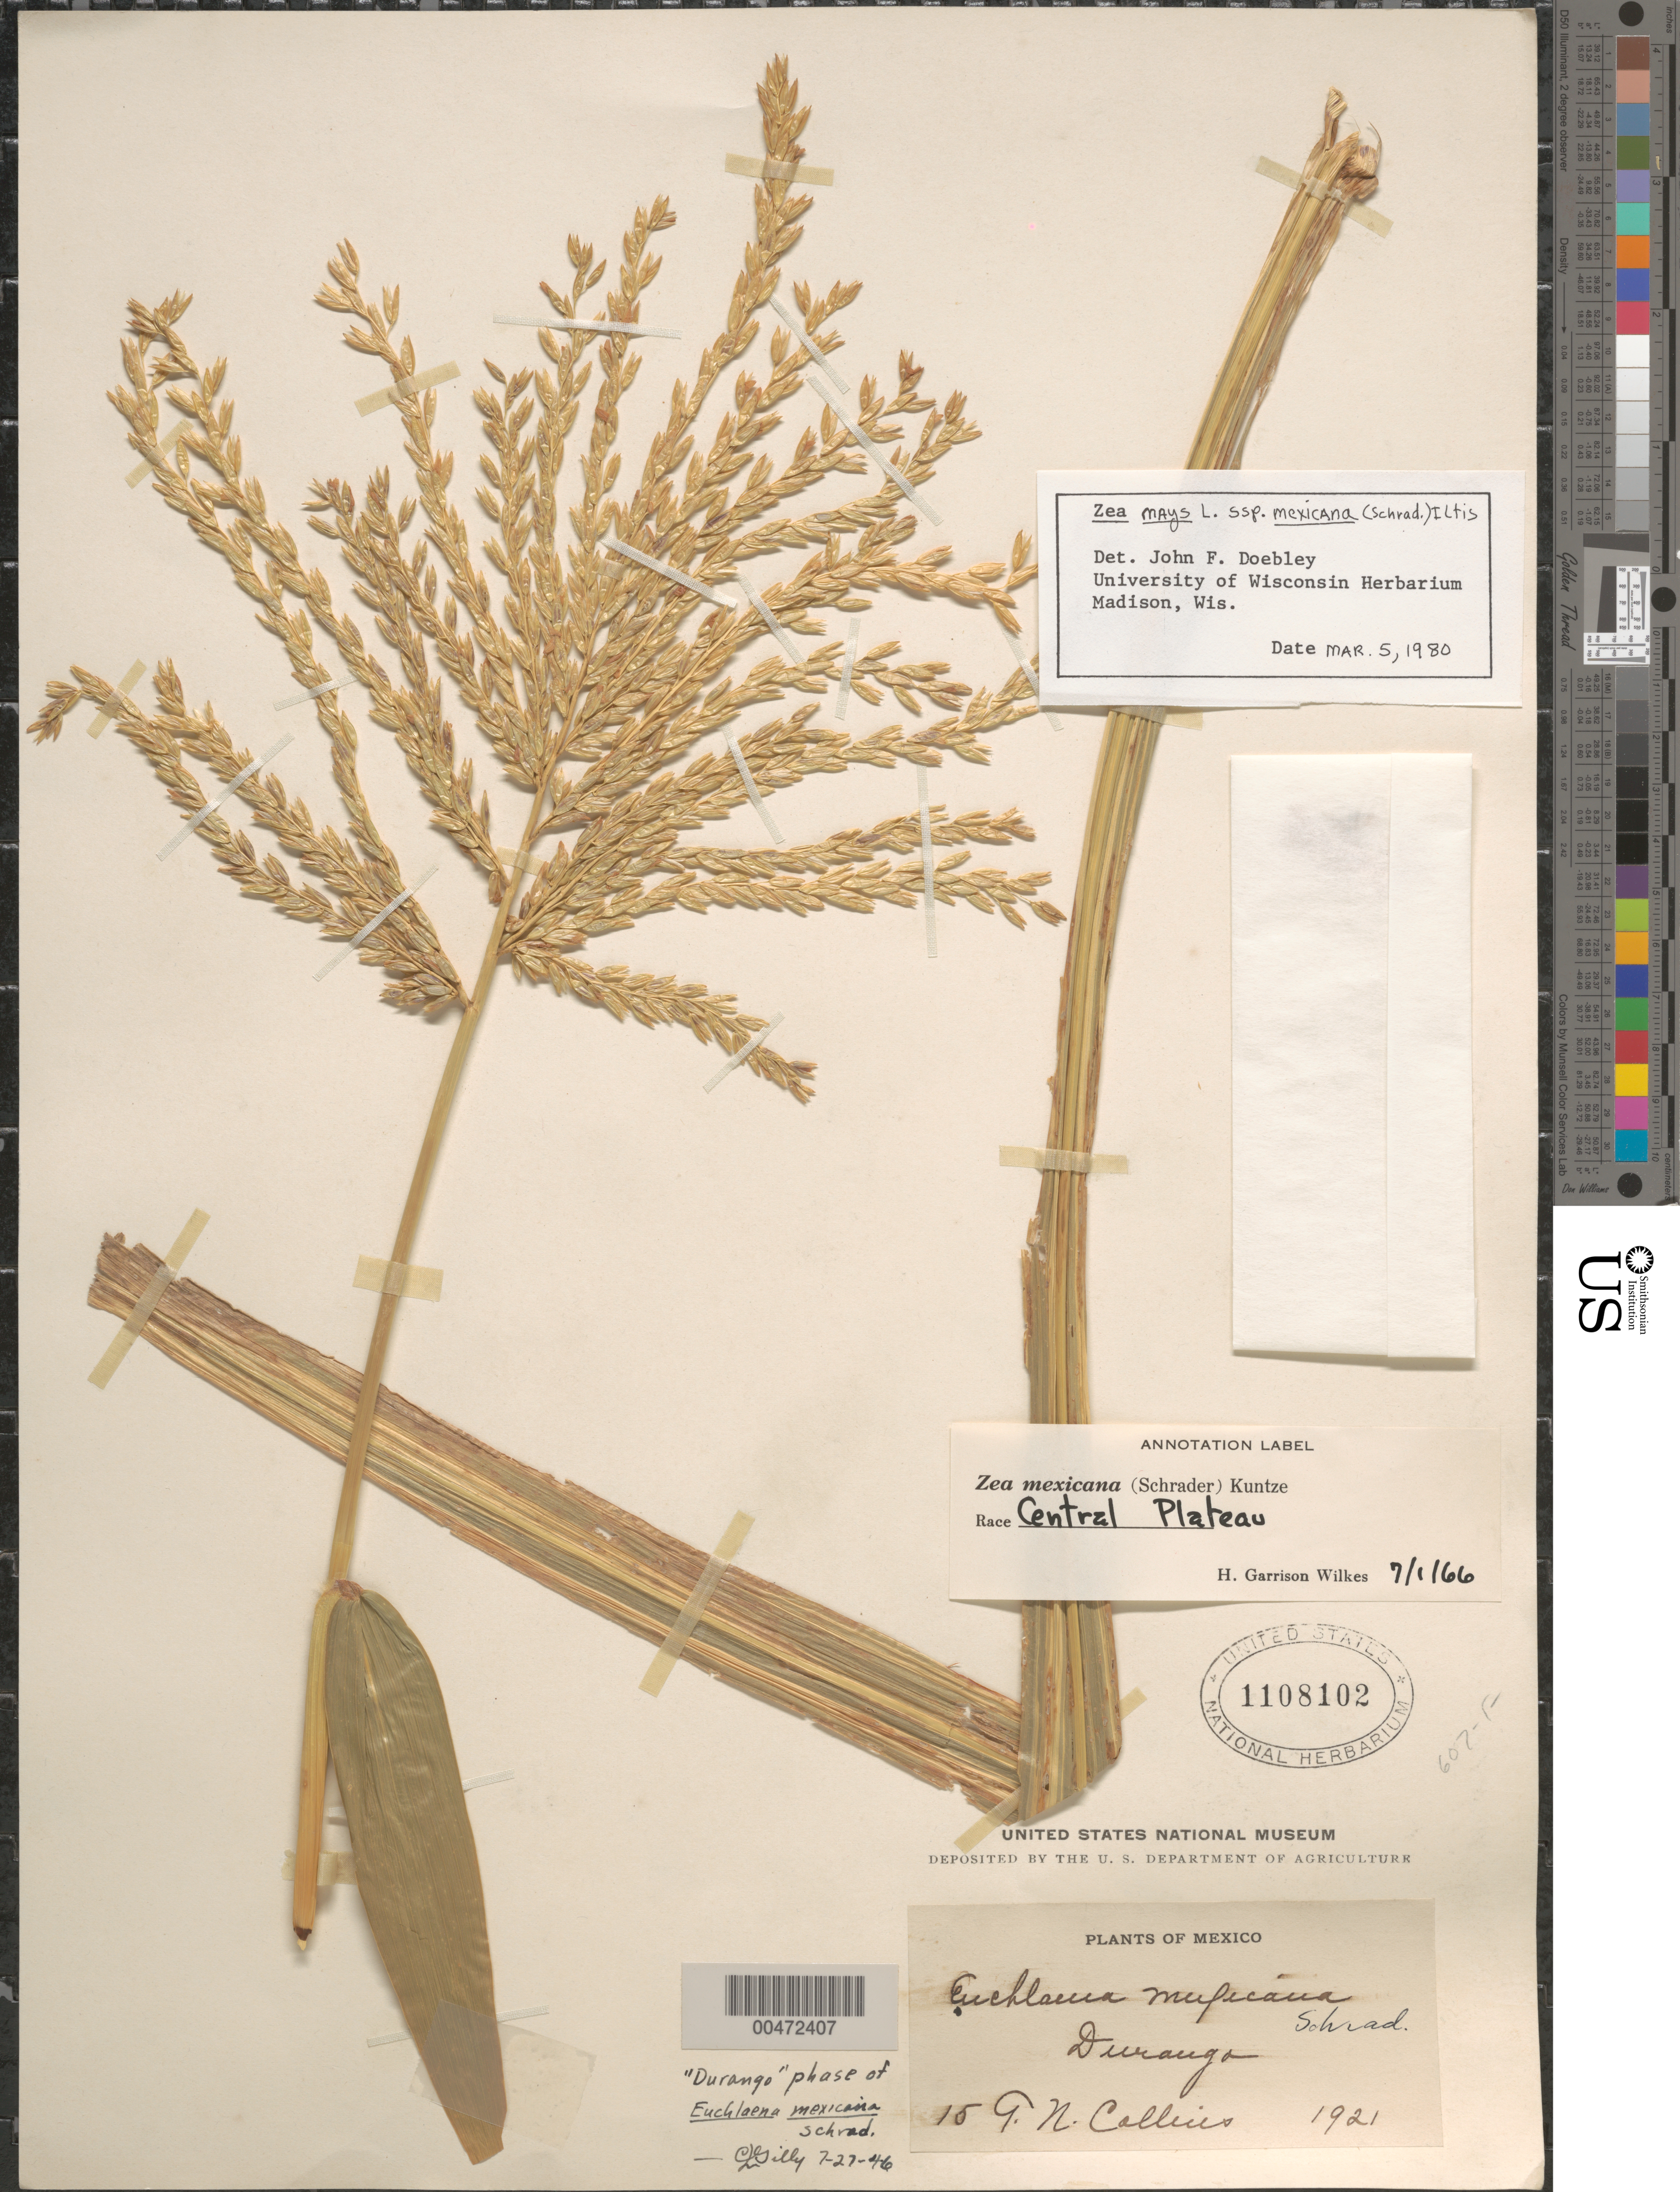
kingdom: Plantae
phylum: Tracheophyta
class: Liliopsida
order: Poales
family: Poaceae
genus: Zea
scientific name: Zea mays subsp. mexicana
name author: (Schrad.) Iltis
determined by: Doebley, John F.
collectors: G. Collins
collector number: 15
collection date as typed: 1921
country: Mexico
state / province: Durango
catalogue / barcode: US 1108102